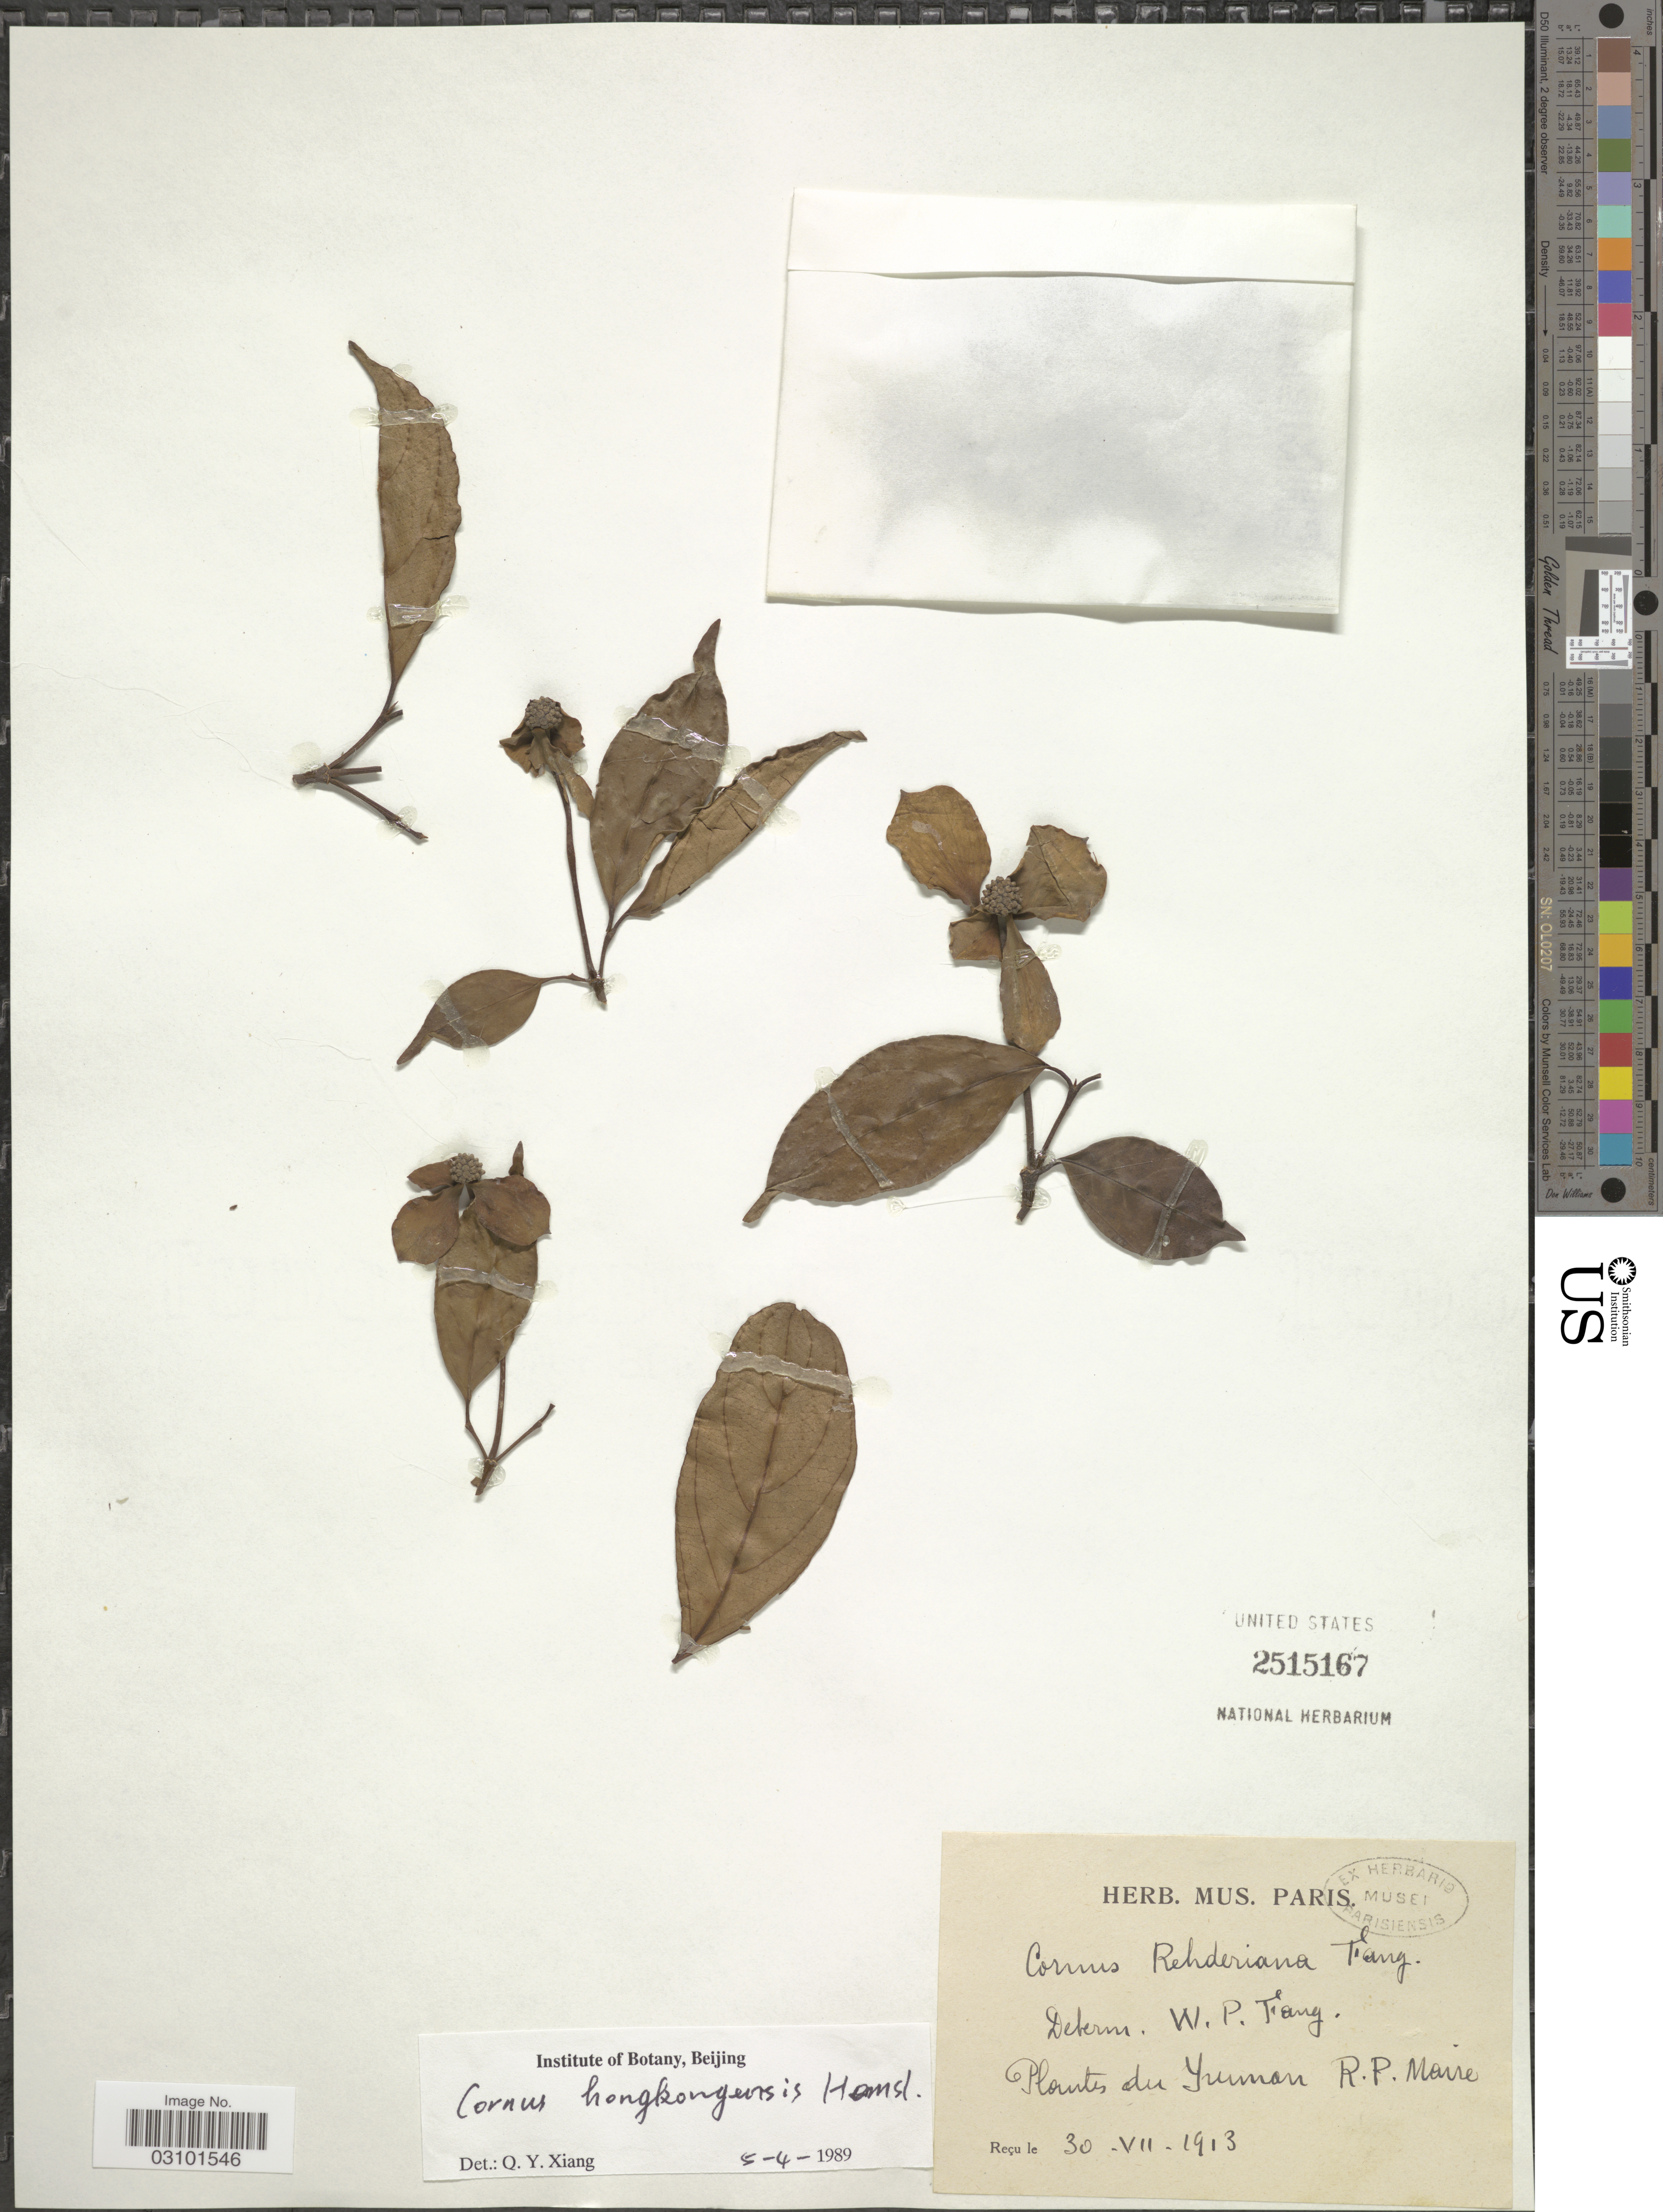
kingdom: Plantae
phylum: Tracheophyta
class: Magnoliopsida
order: Cornales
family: Cornaceae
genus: Cornus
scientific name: Cornus hongkongensis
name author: Hemsl.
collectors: R.-P. Maire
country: China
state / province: Yunnan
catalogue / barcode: US 2515167